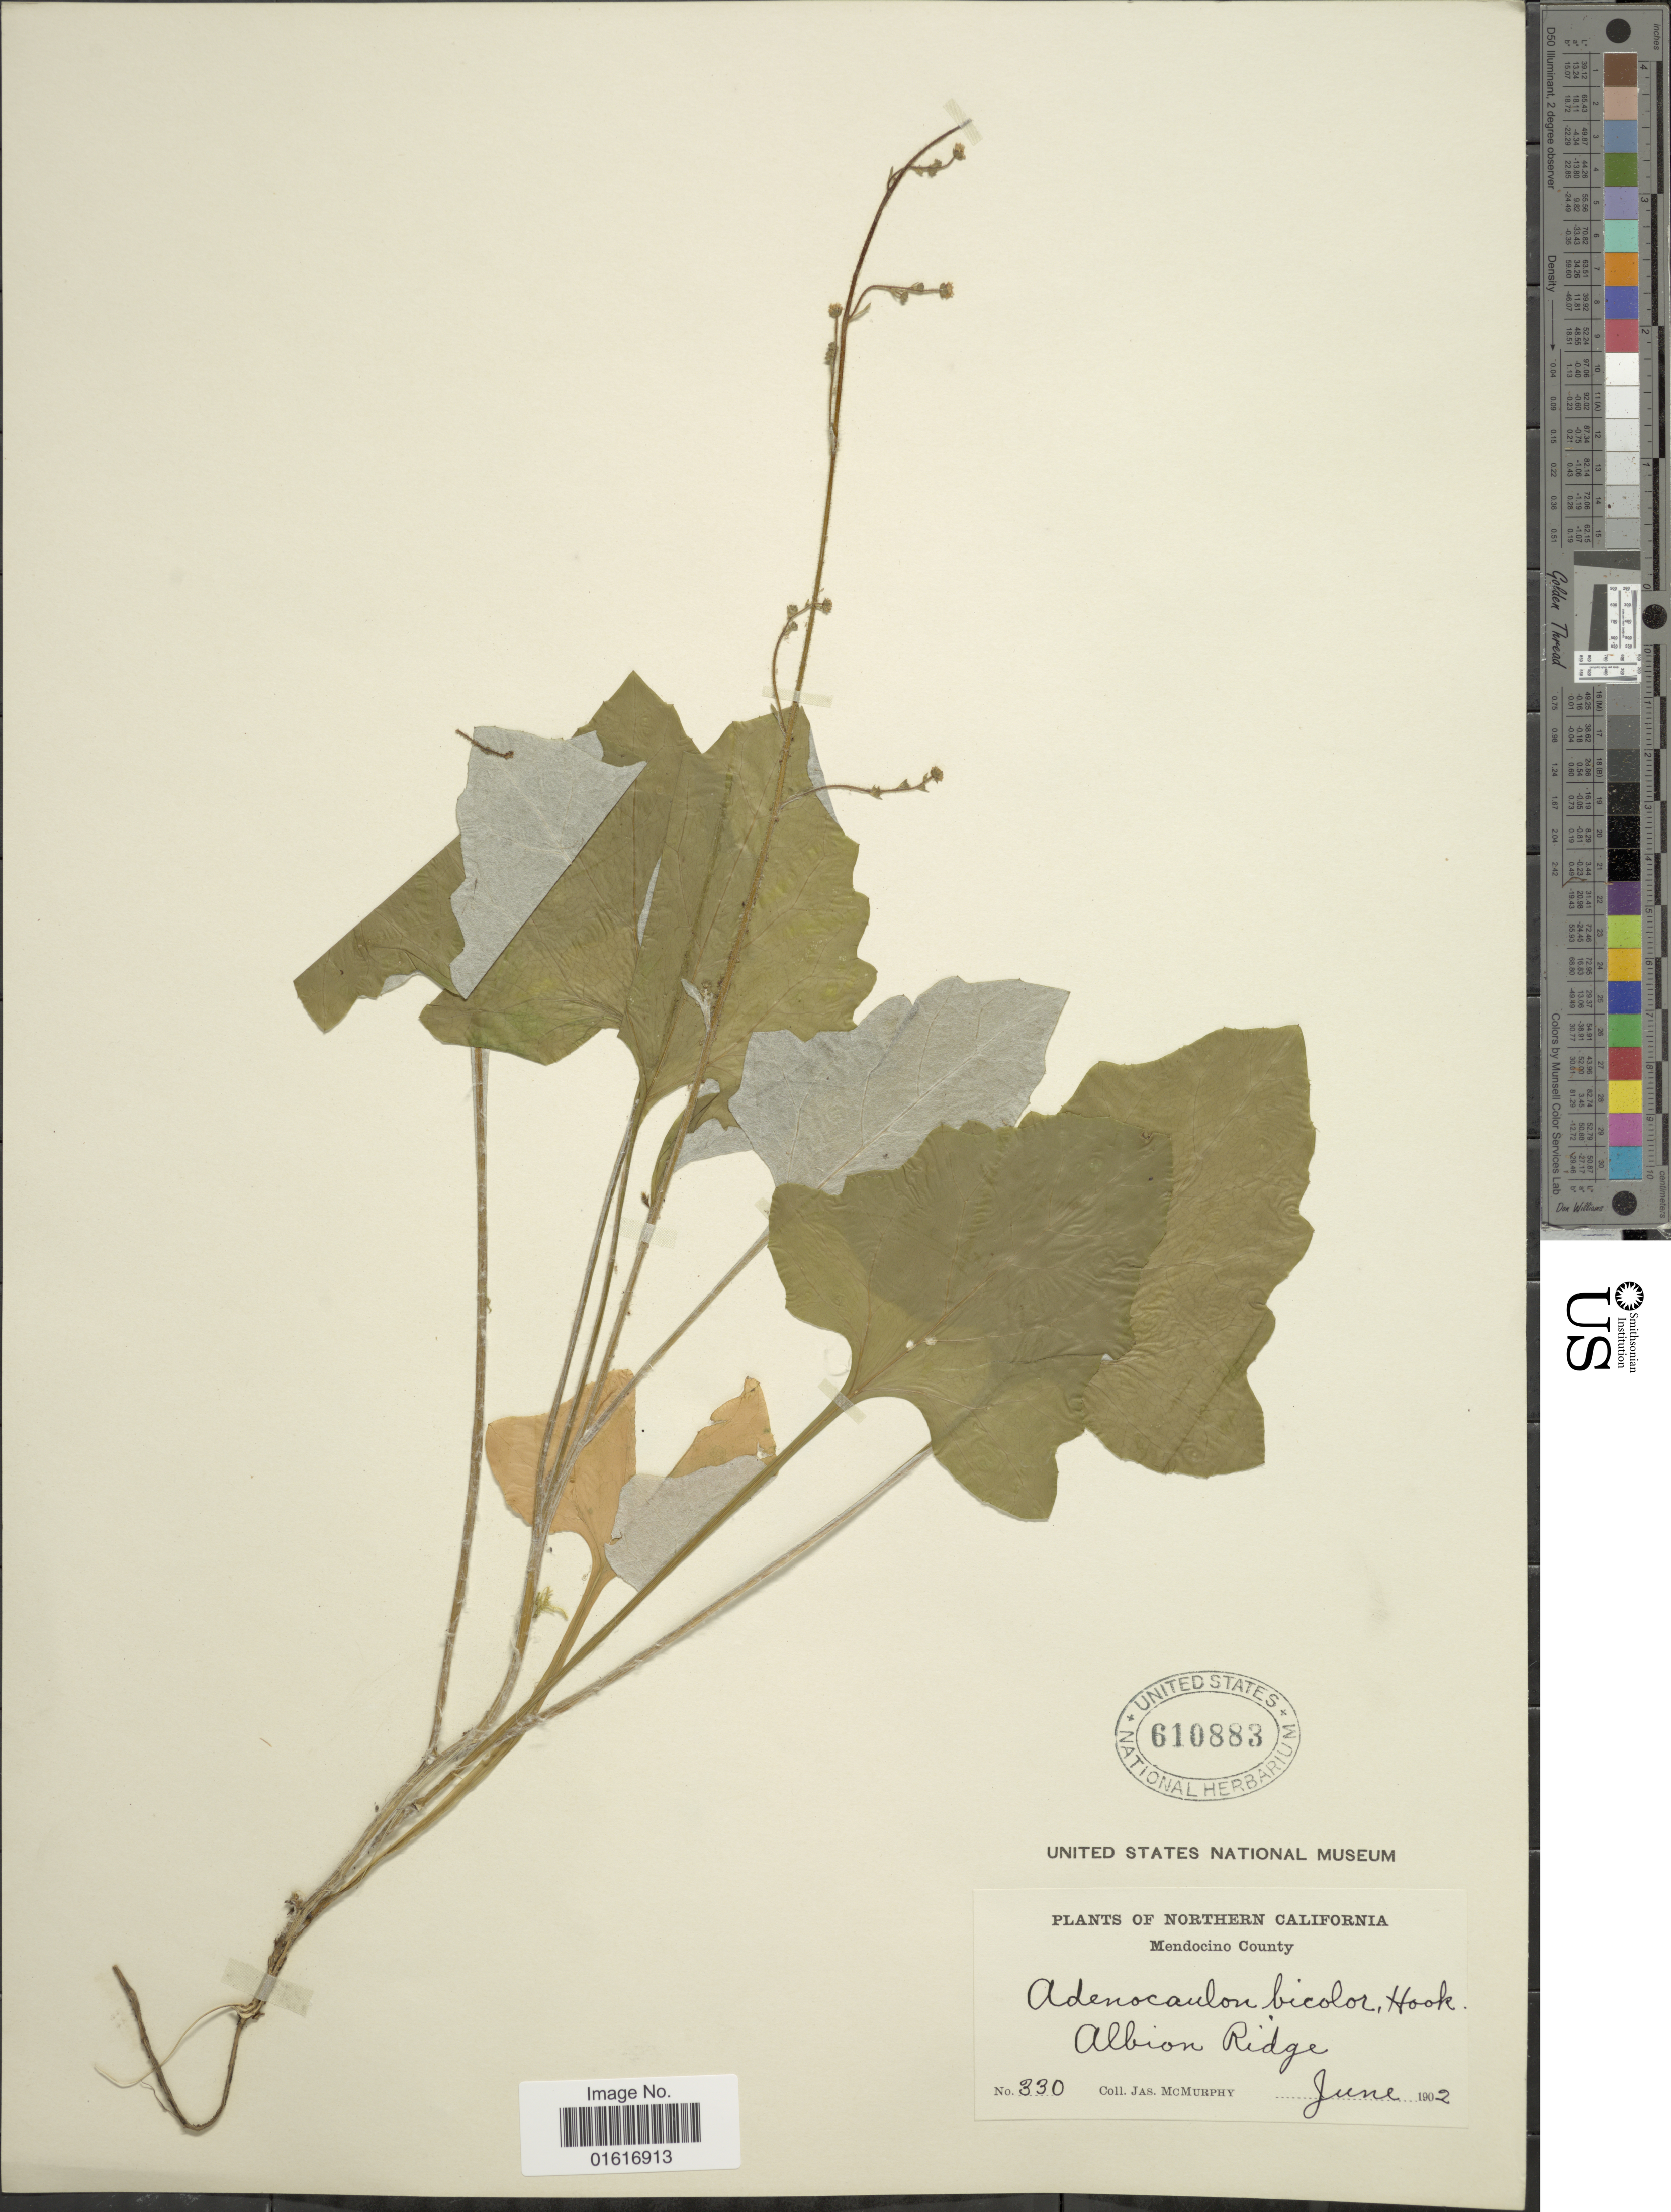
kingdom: Plantae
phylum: Tracheophyta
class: Magnoliopsida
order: Asterales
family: Asteraceae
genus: Adenocaulon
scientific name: Adenocaulon bicolor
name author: Hook.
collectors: J. McMurphy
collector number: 330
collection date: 1902-06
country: United States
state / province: California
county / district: Mendocino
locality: Northern California, Mendocino County, Albion Ridge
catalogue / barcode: US 610883